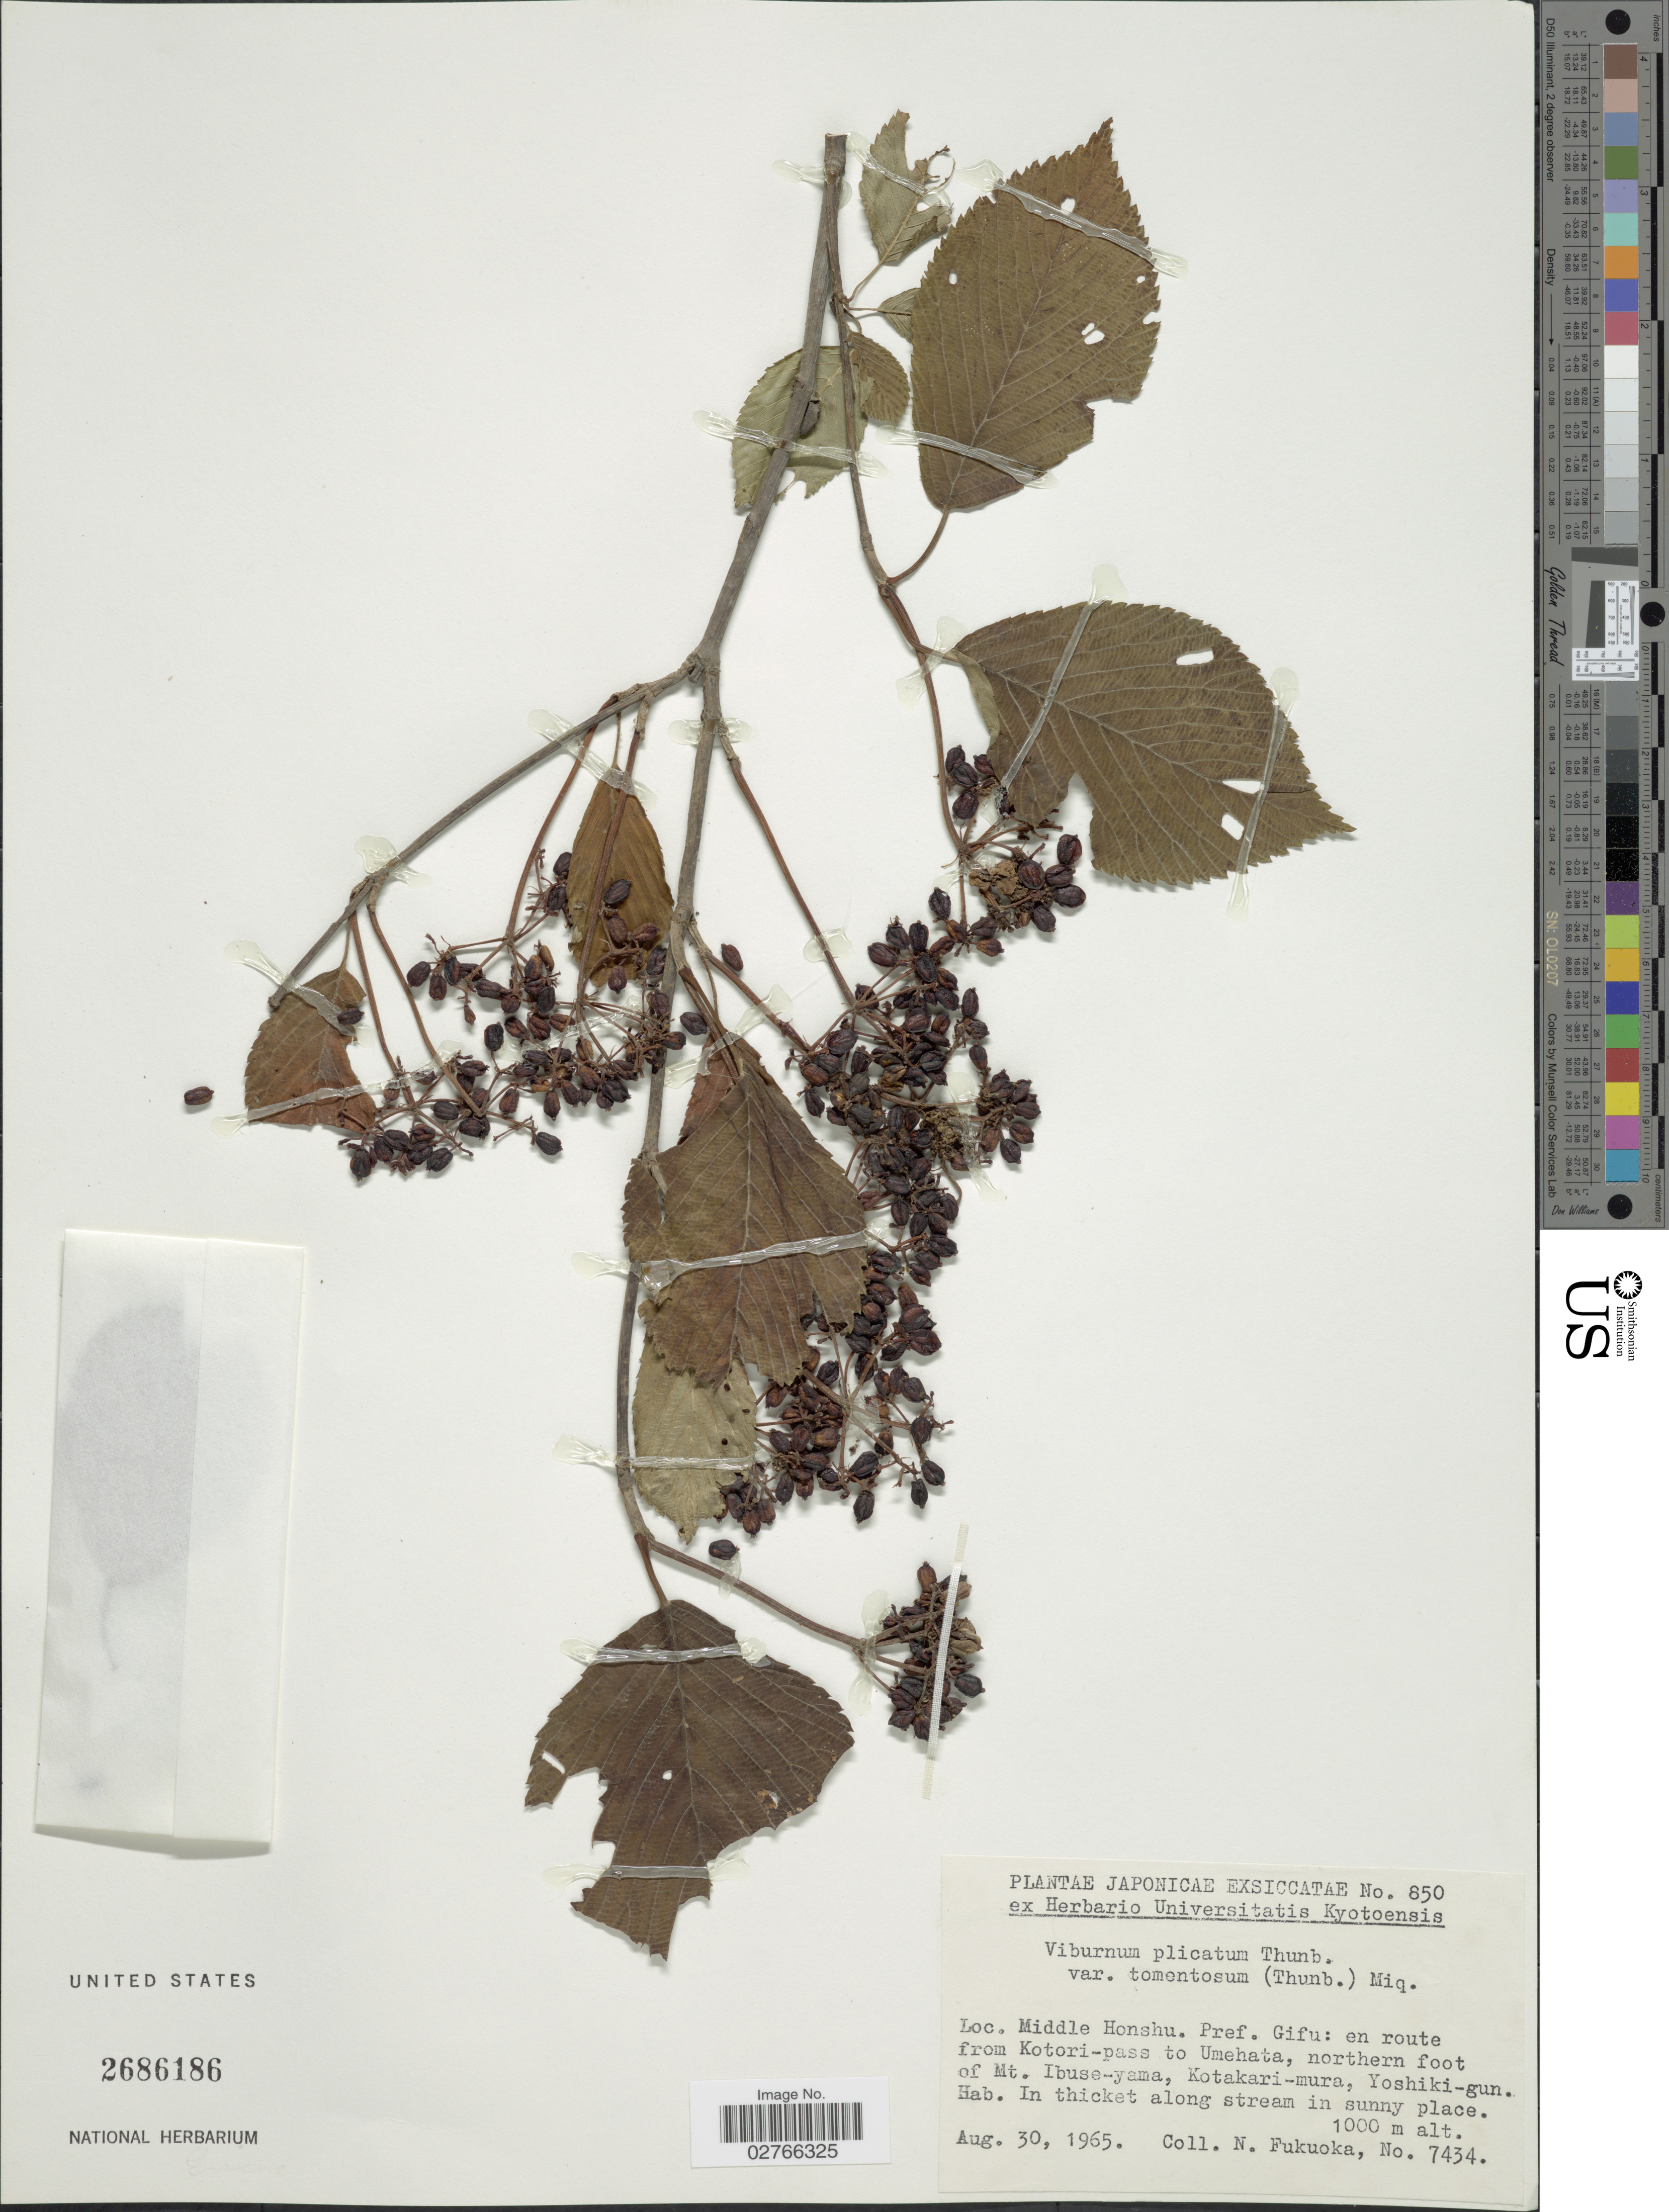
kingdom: Plantae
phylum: Tracheophyta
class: Magnoliopsida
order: Dipsacales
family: Viburnaceae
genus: Viburnum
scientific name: Viburnum plicatum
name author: Thunb.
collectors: N. Fukuoka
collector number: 7434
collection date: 1965-08-30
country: Japan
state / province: Gihu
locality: Middle Honshu. Pref. Gifu: en route from Kotori-pass to Umehata, northern foot of Mt. Ibuse-yama, Kotakari-mura, Yoshiki-gun.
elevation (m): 1000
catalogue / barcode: US 2686186